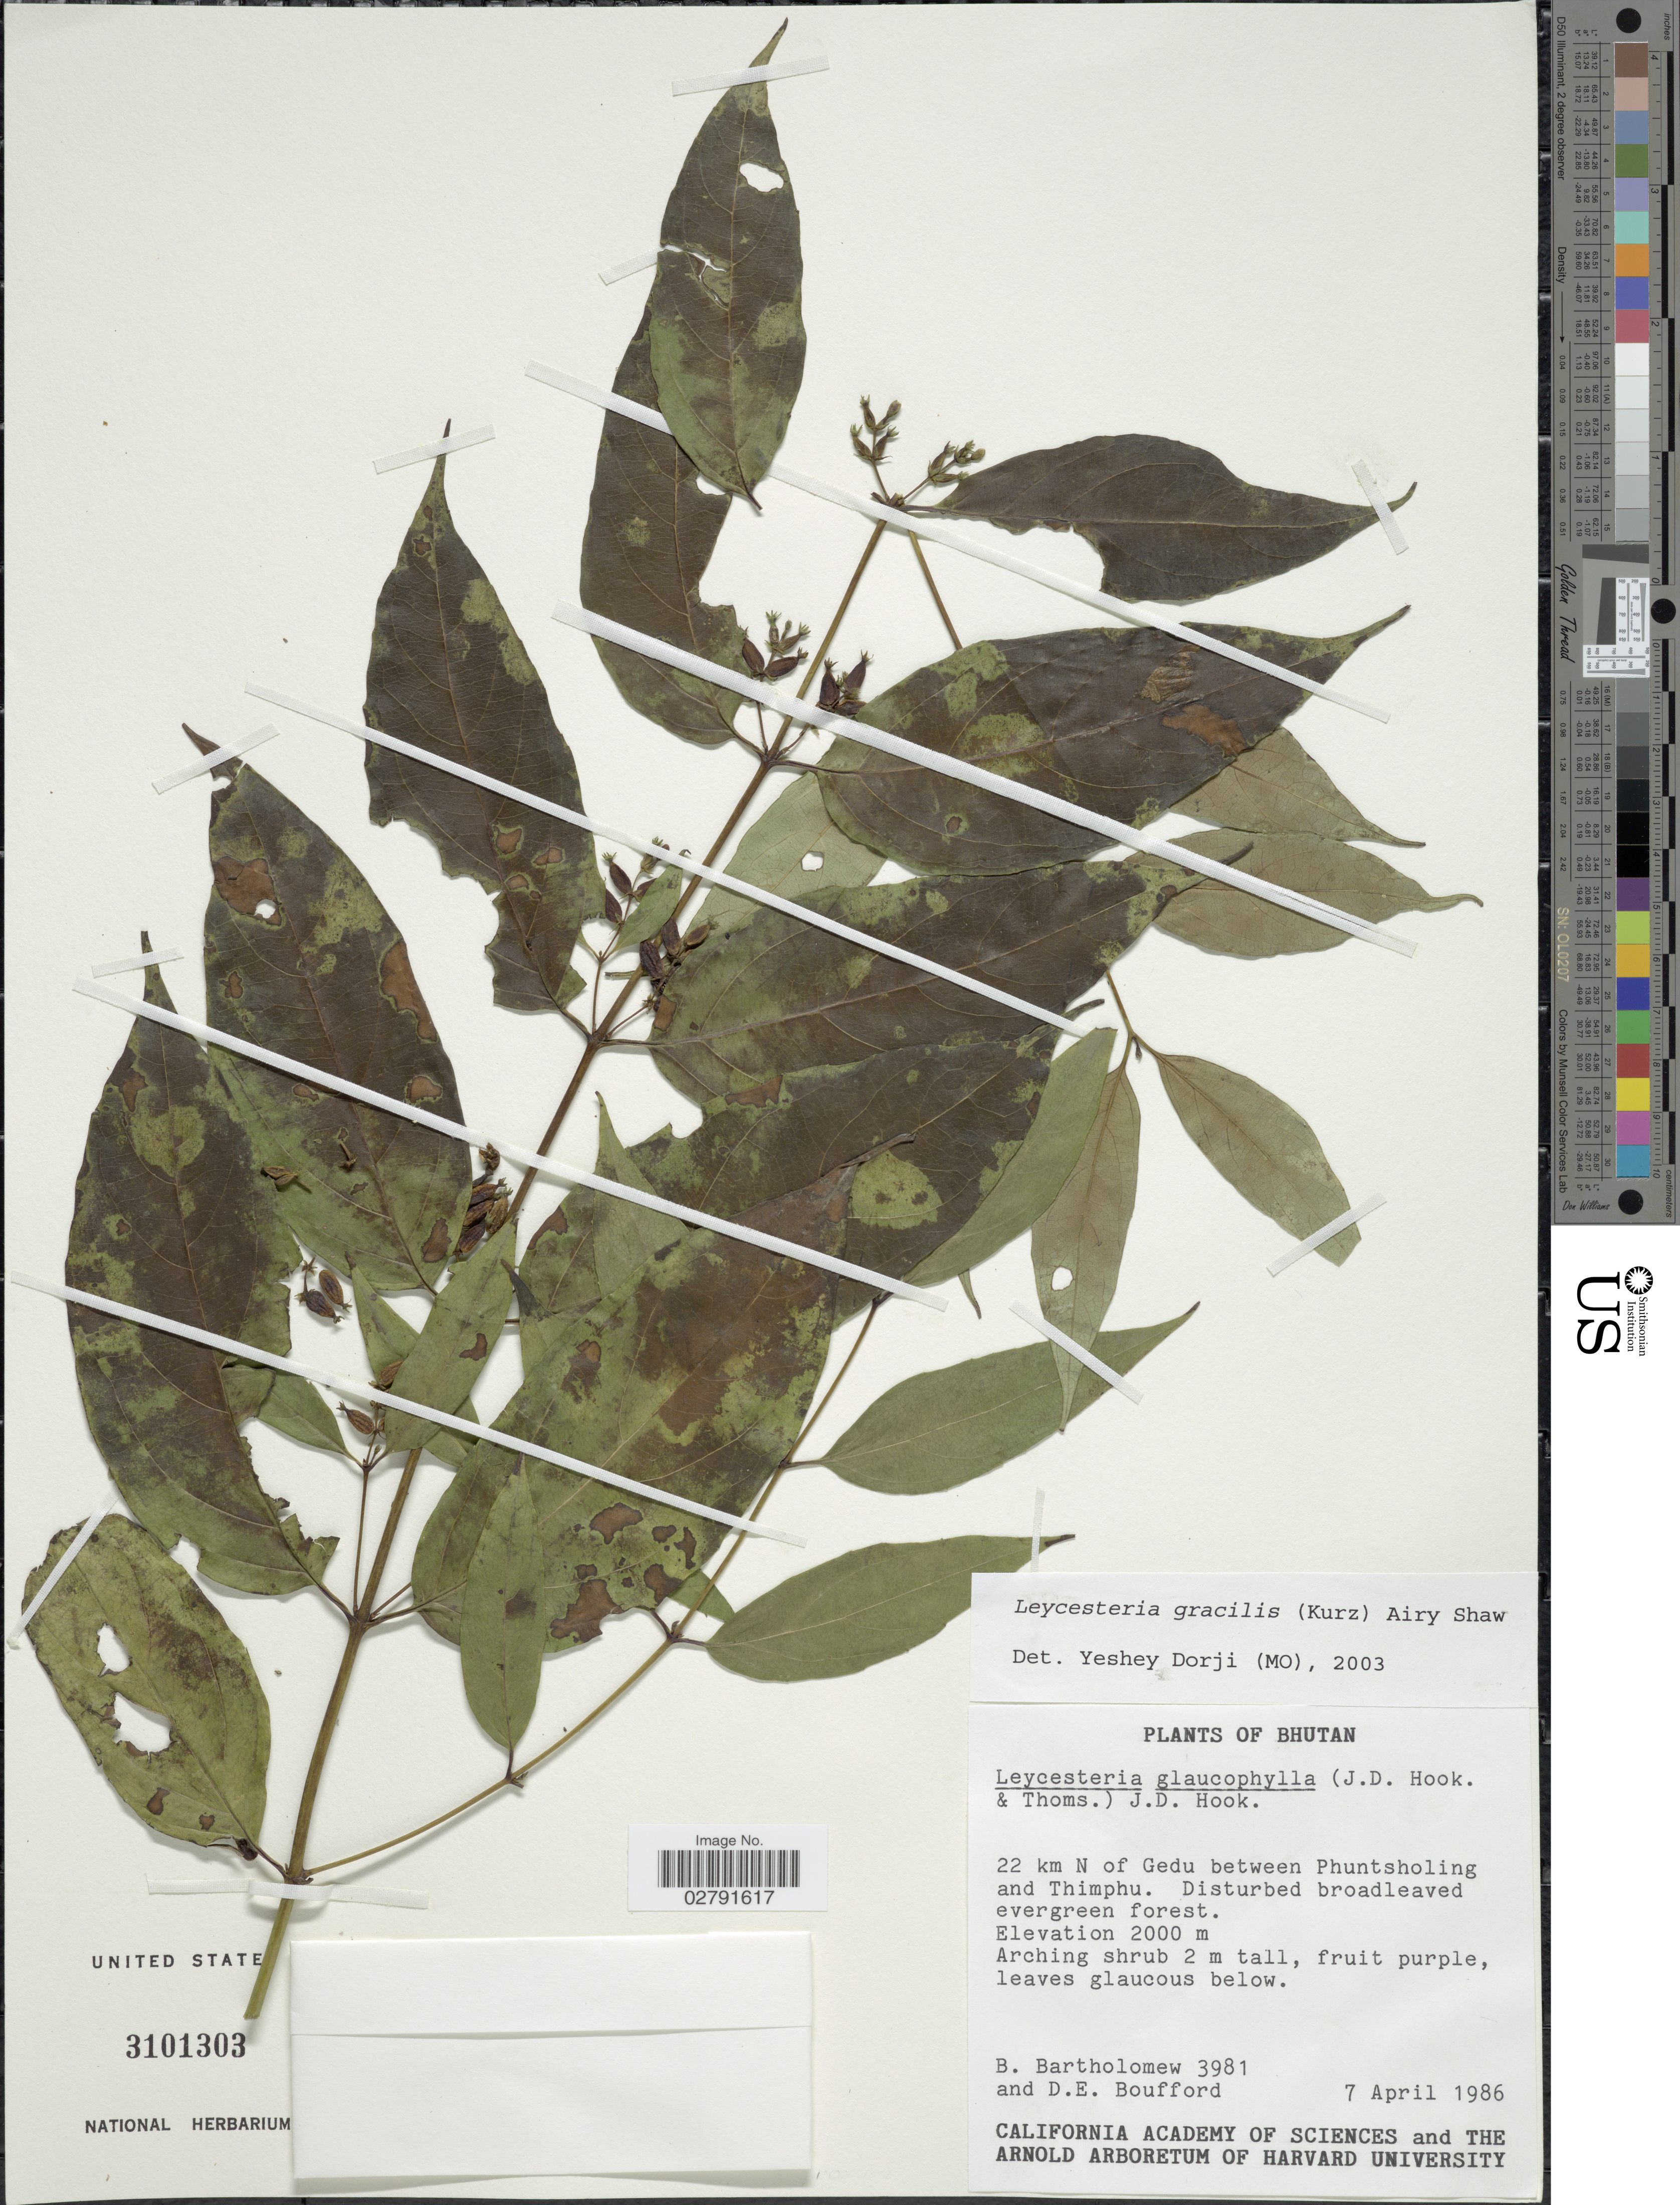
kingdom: Plantae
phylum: Tracheophyta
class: Magnoliopsida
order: Dipsacales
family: Caprifoliaceae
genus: Leycesteria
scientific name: Leycesteria gracilis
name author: (Kurz) Airy Shaw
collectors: B. Bartholomew & D. Bouffod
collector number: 3981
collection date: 1986-04-07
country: Bhutan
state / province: Thimphu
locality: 22 km N of Gedu between Phuntsholing and Thimphu.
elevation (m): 2000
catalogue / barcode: US 3101303